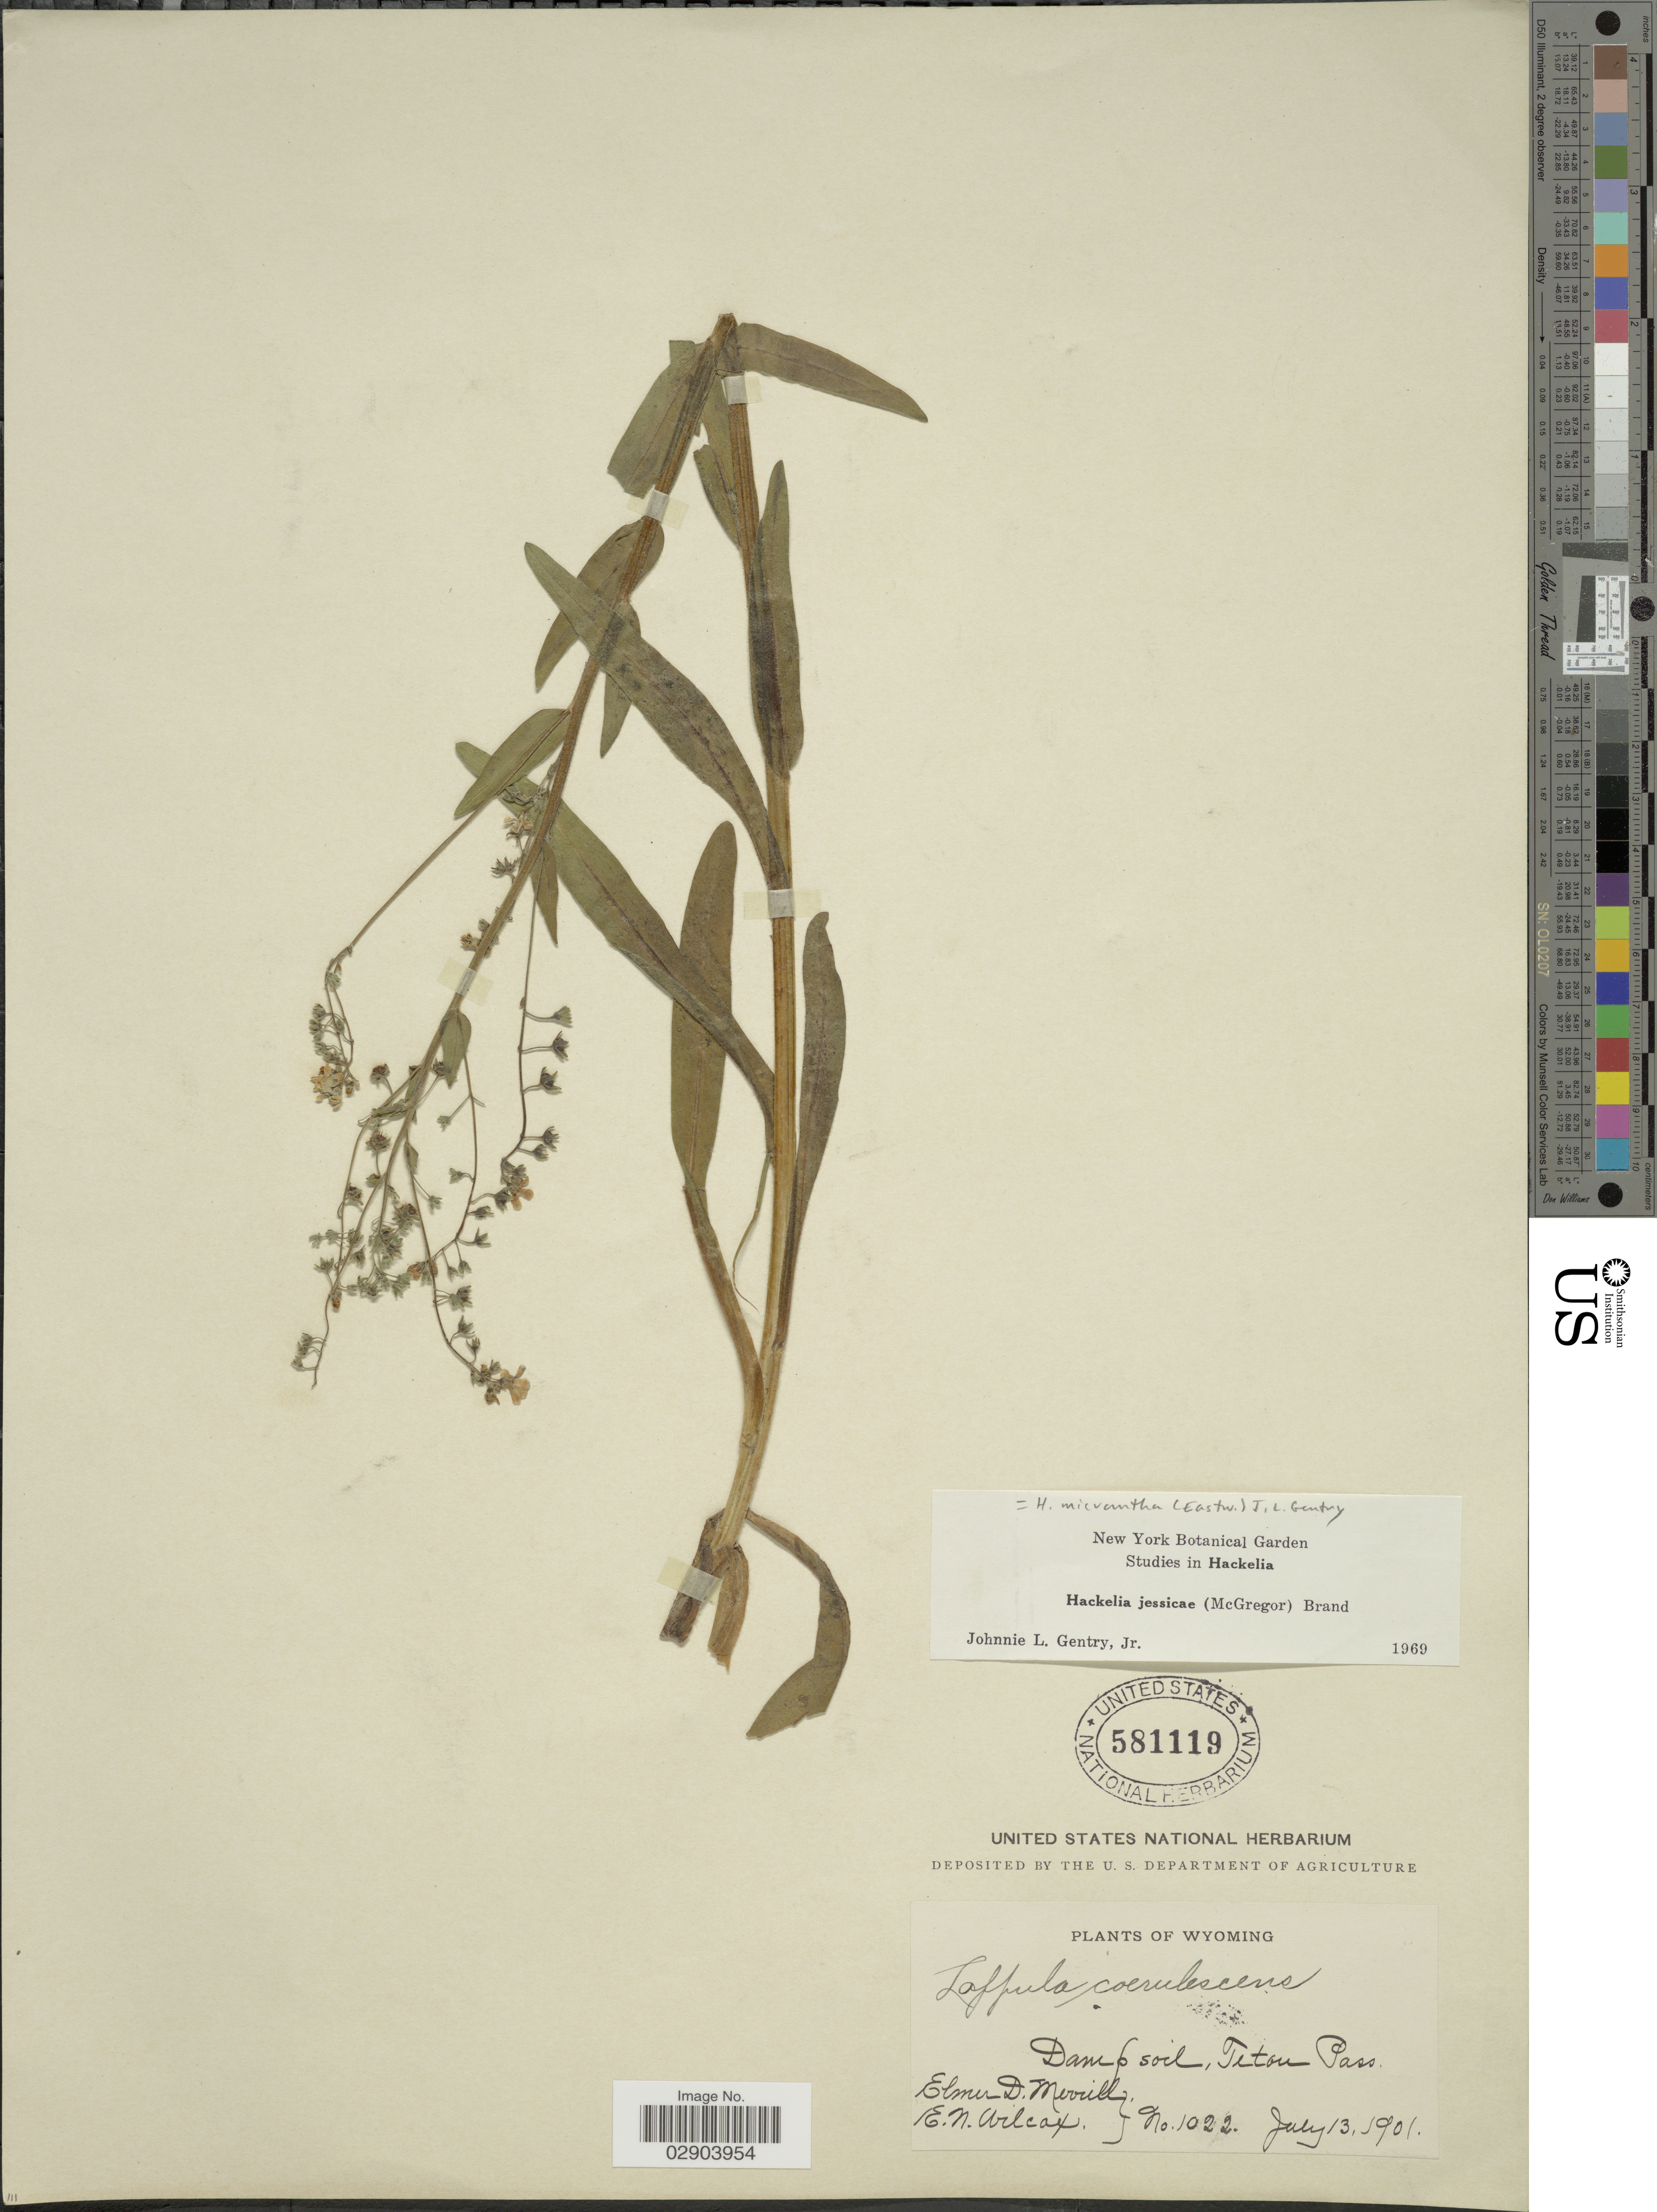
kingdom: Plantae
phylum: Tracheophyta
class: Magnoliopsida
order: Boraginales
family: Boraginaceae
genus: Hackelia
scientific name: Hackelia micrantha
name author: (Eastw.) J.L. Gentry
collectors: E. D. Merrill & E. Wilcox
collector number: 1022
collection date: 1901-07-13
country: United States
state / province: Wyoming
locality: Damp soil, Teton Pass.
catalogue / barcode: US 581119